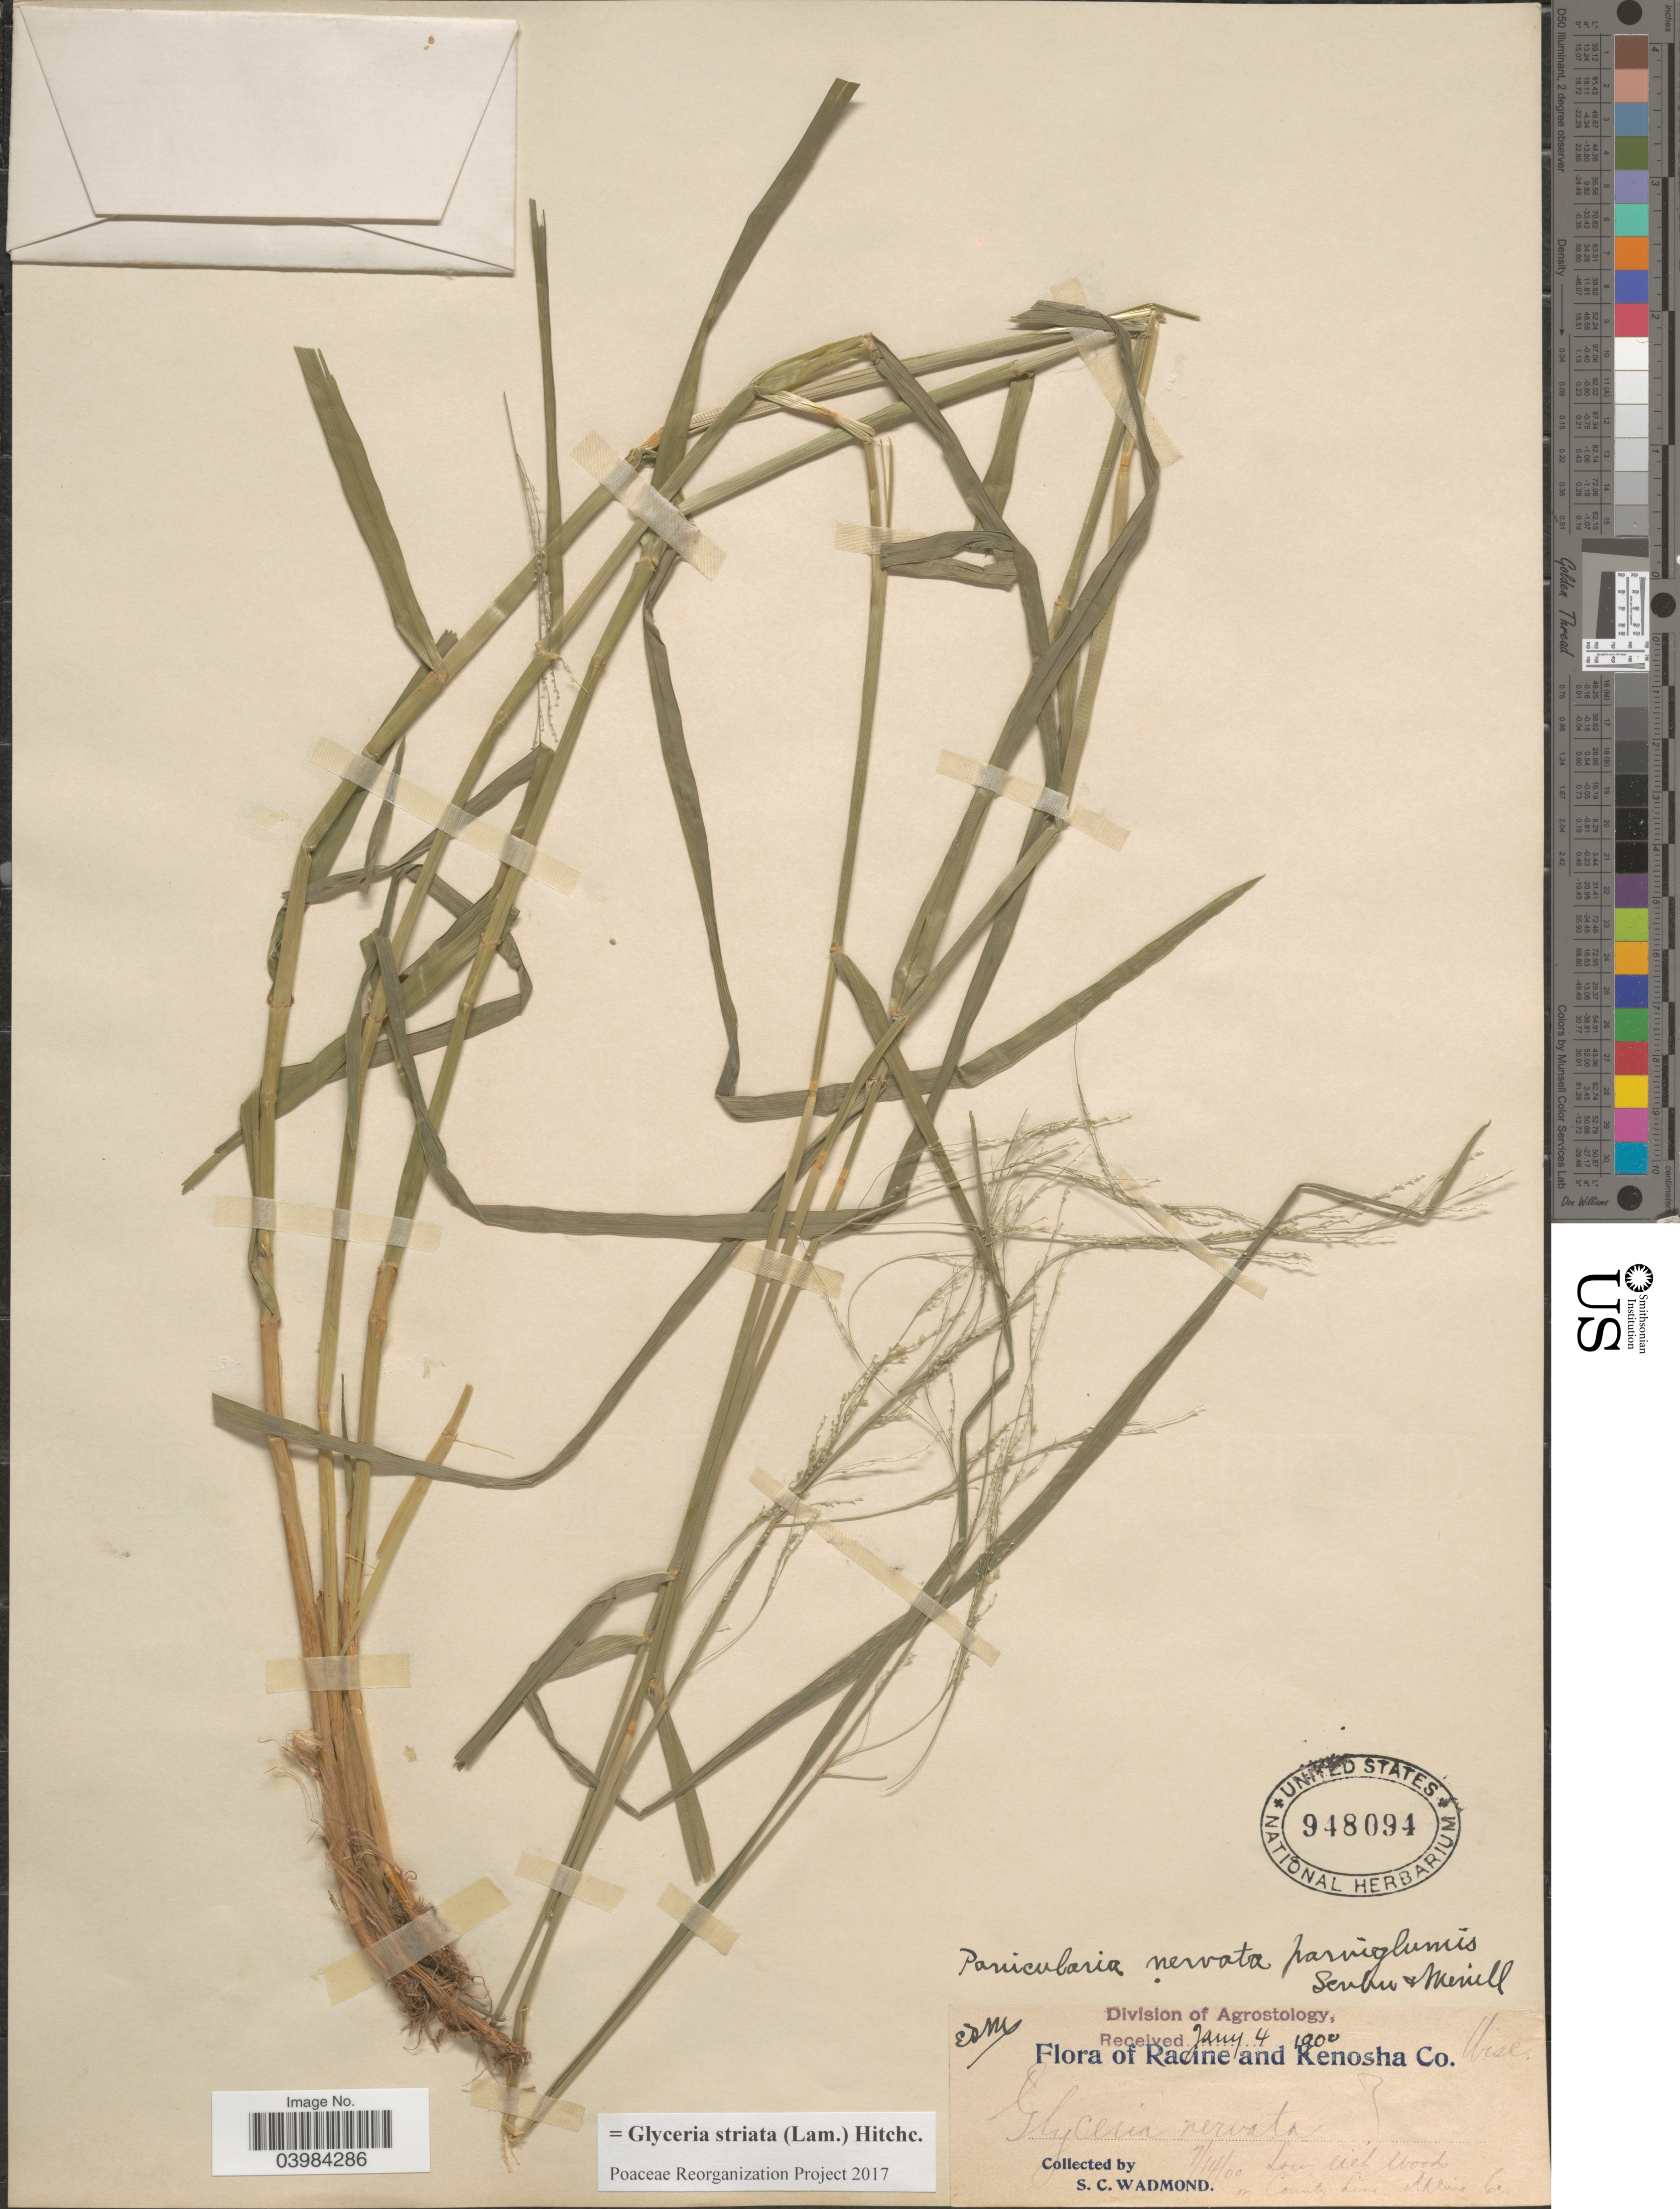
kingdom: Plantae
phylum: Tracheophyta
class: Liliopsida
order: Poales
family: Poaceae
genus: Glyceria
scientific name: Glyceria striata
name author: (Lam.) Hitchc.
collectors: S. Wadmond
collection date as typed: Transcribed d/m/y: 14/7/0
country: United States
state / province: Wisconsin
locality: Racine and Kenosha Co. On County Line, Racine Co.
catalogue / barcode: US 948094